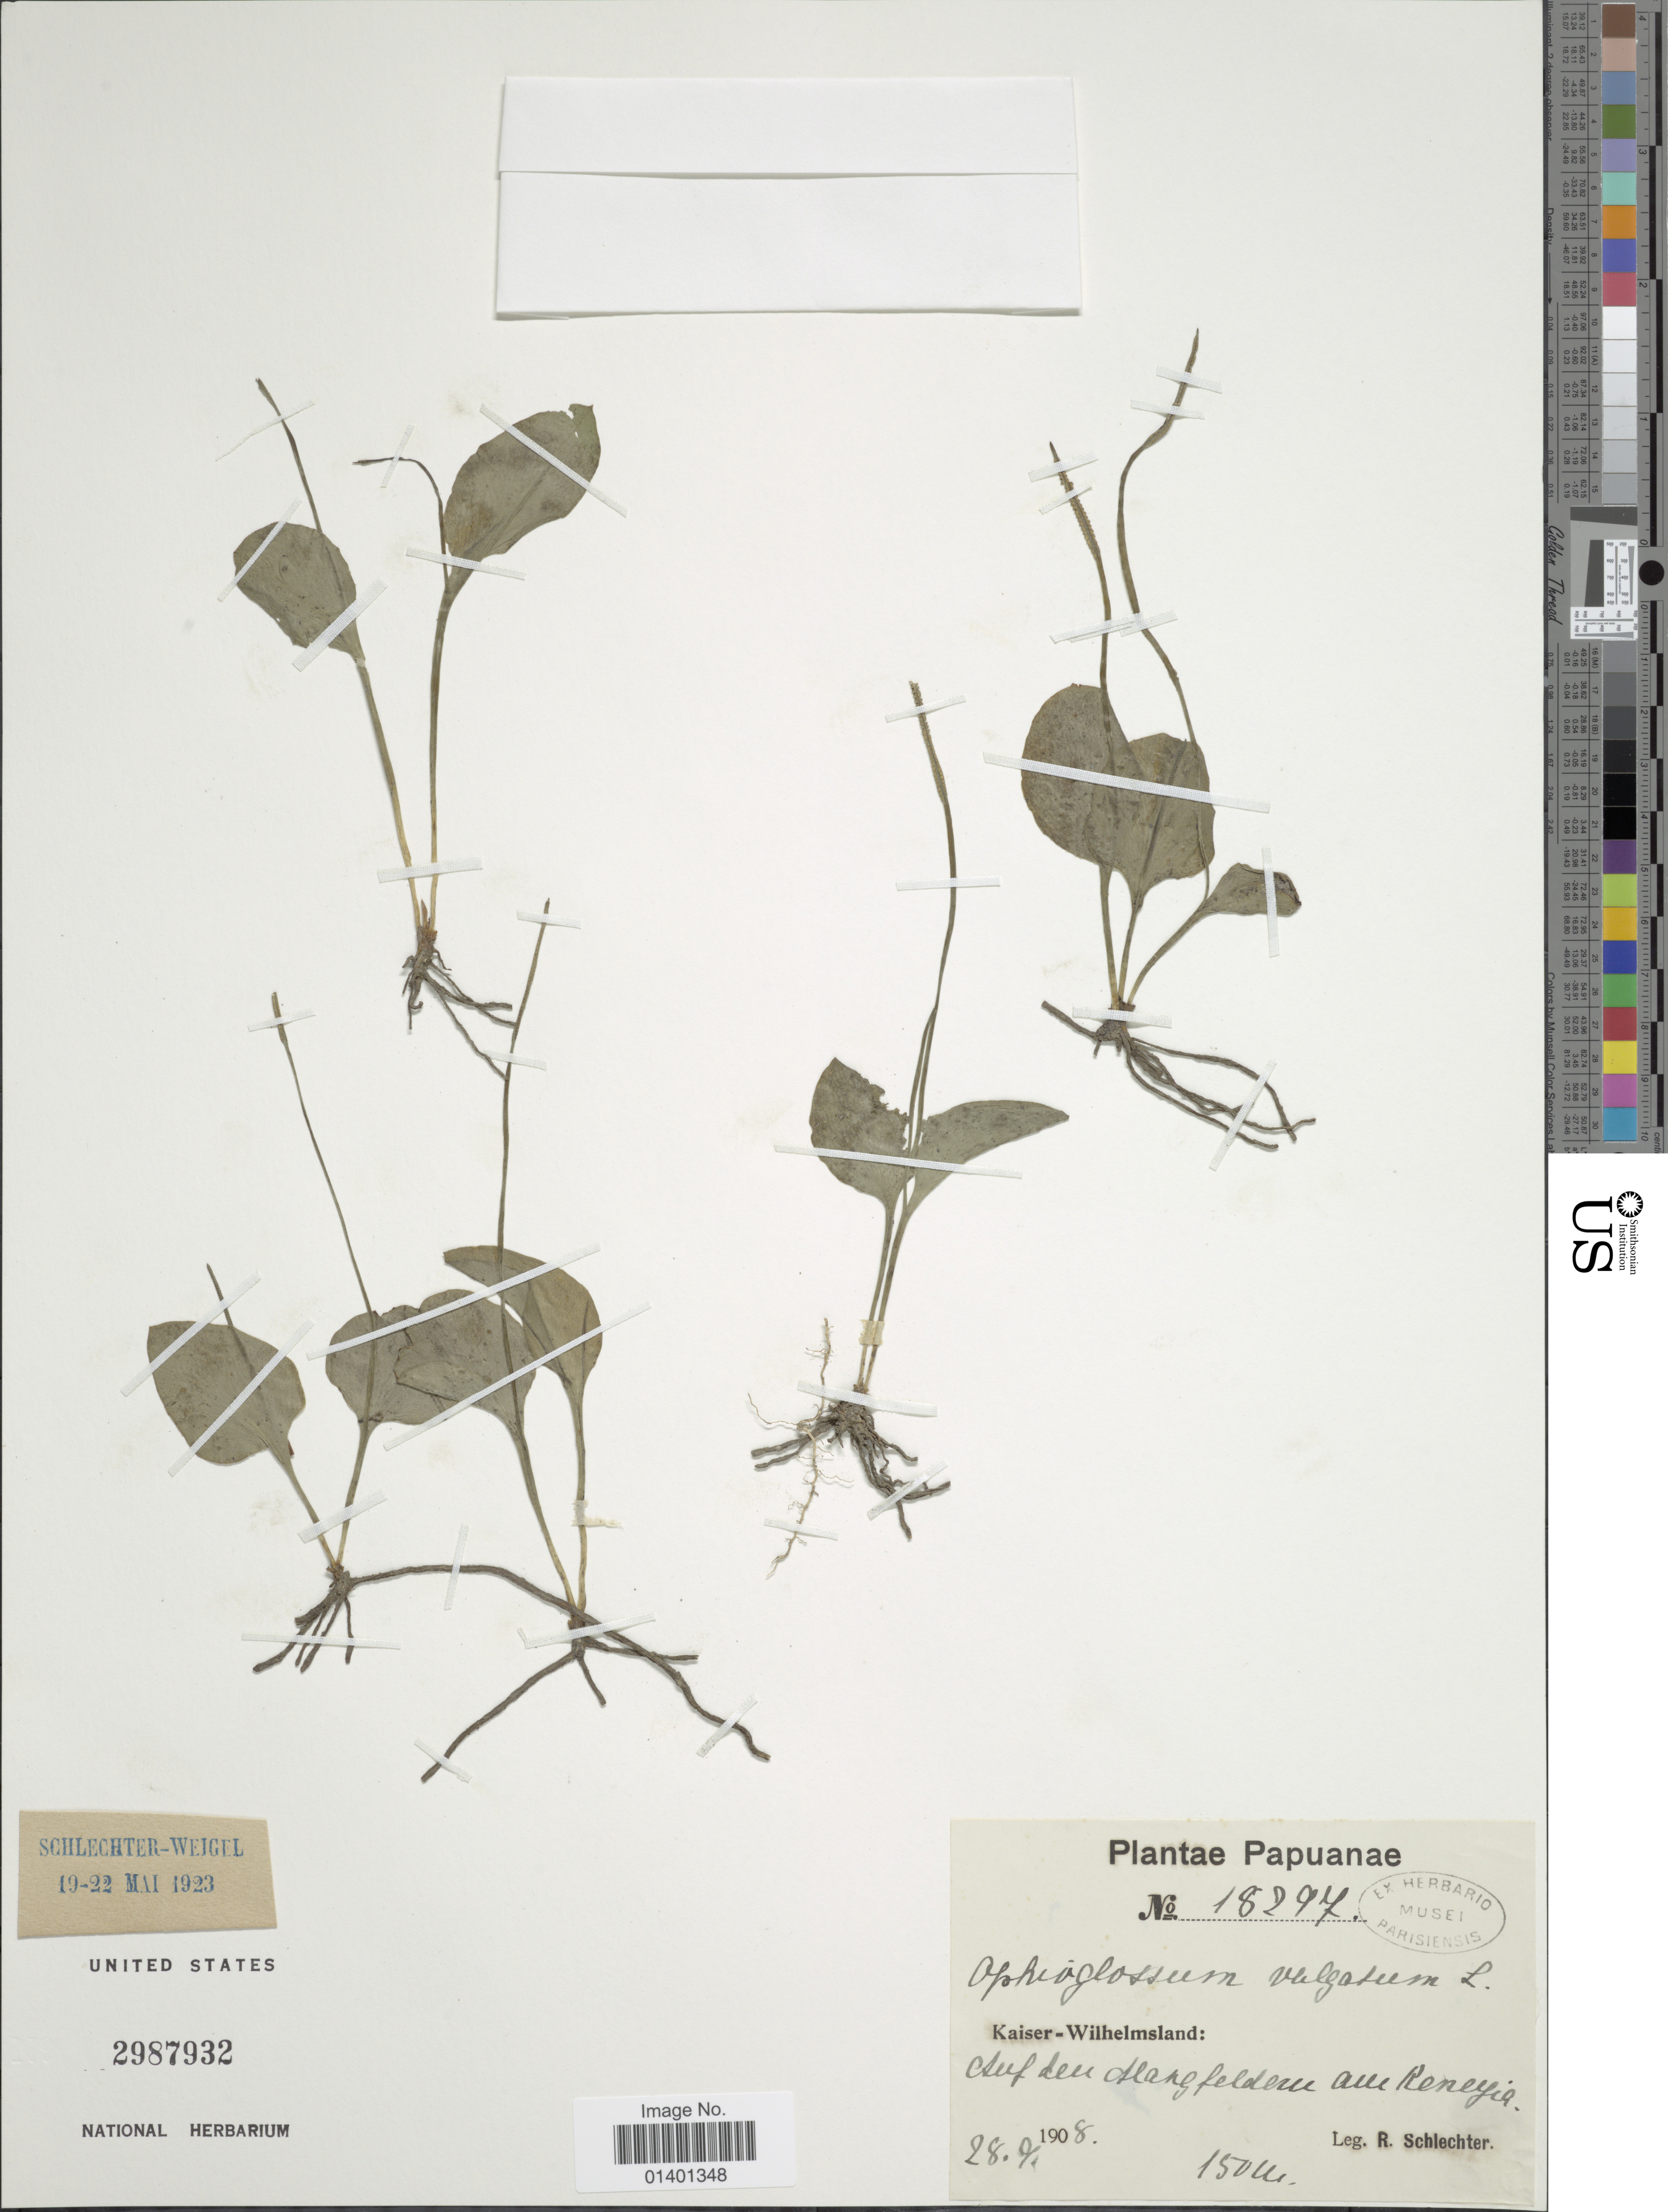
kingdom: Plantae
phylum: Tracheophyta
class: Polypodiopsida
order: Ophioglossales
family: Ophioglossaceae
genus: Ophioglossum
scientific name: Ophioglossum reticulatum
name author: L.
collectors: F. R. R. Schlechter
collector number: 18297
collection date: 1908-09-28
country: Papua New Guinea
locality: Kaiser-Wilhelmsland: auf dem Alangfelden am Reneyis [interpreted]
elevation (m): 150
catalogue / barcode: US 2987932